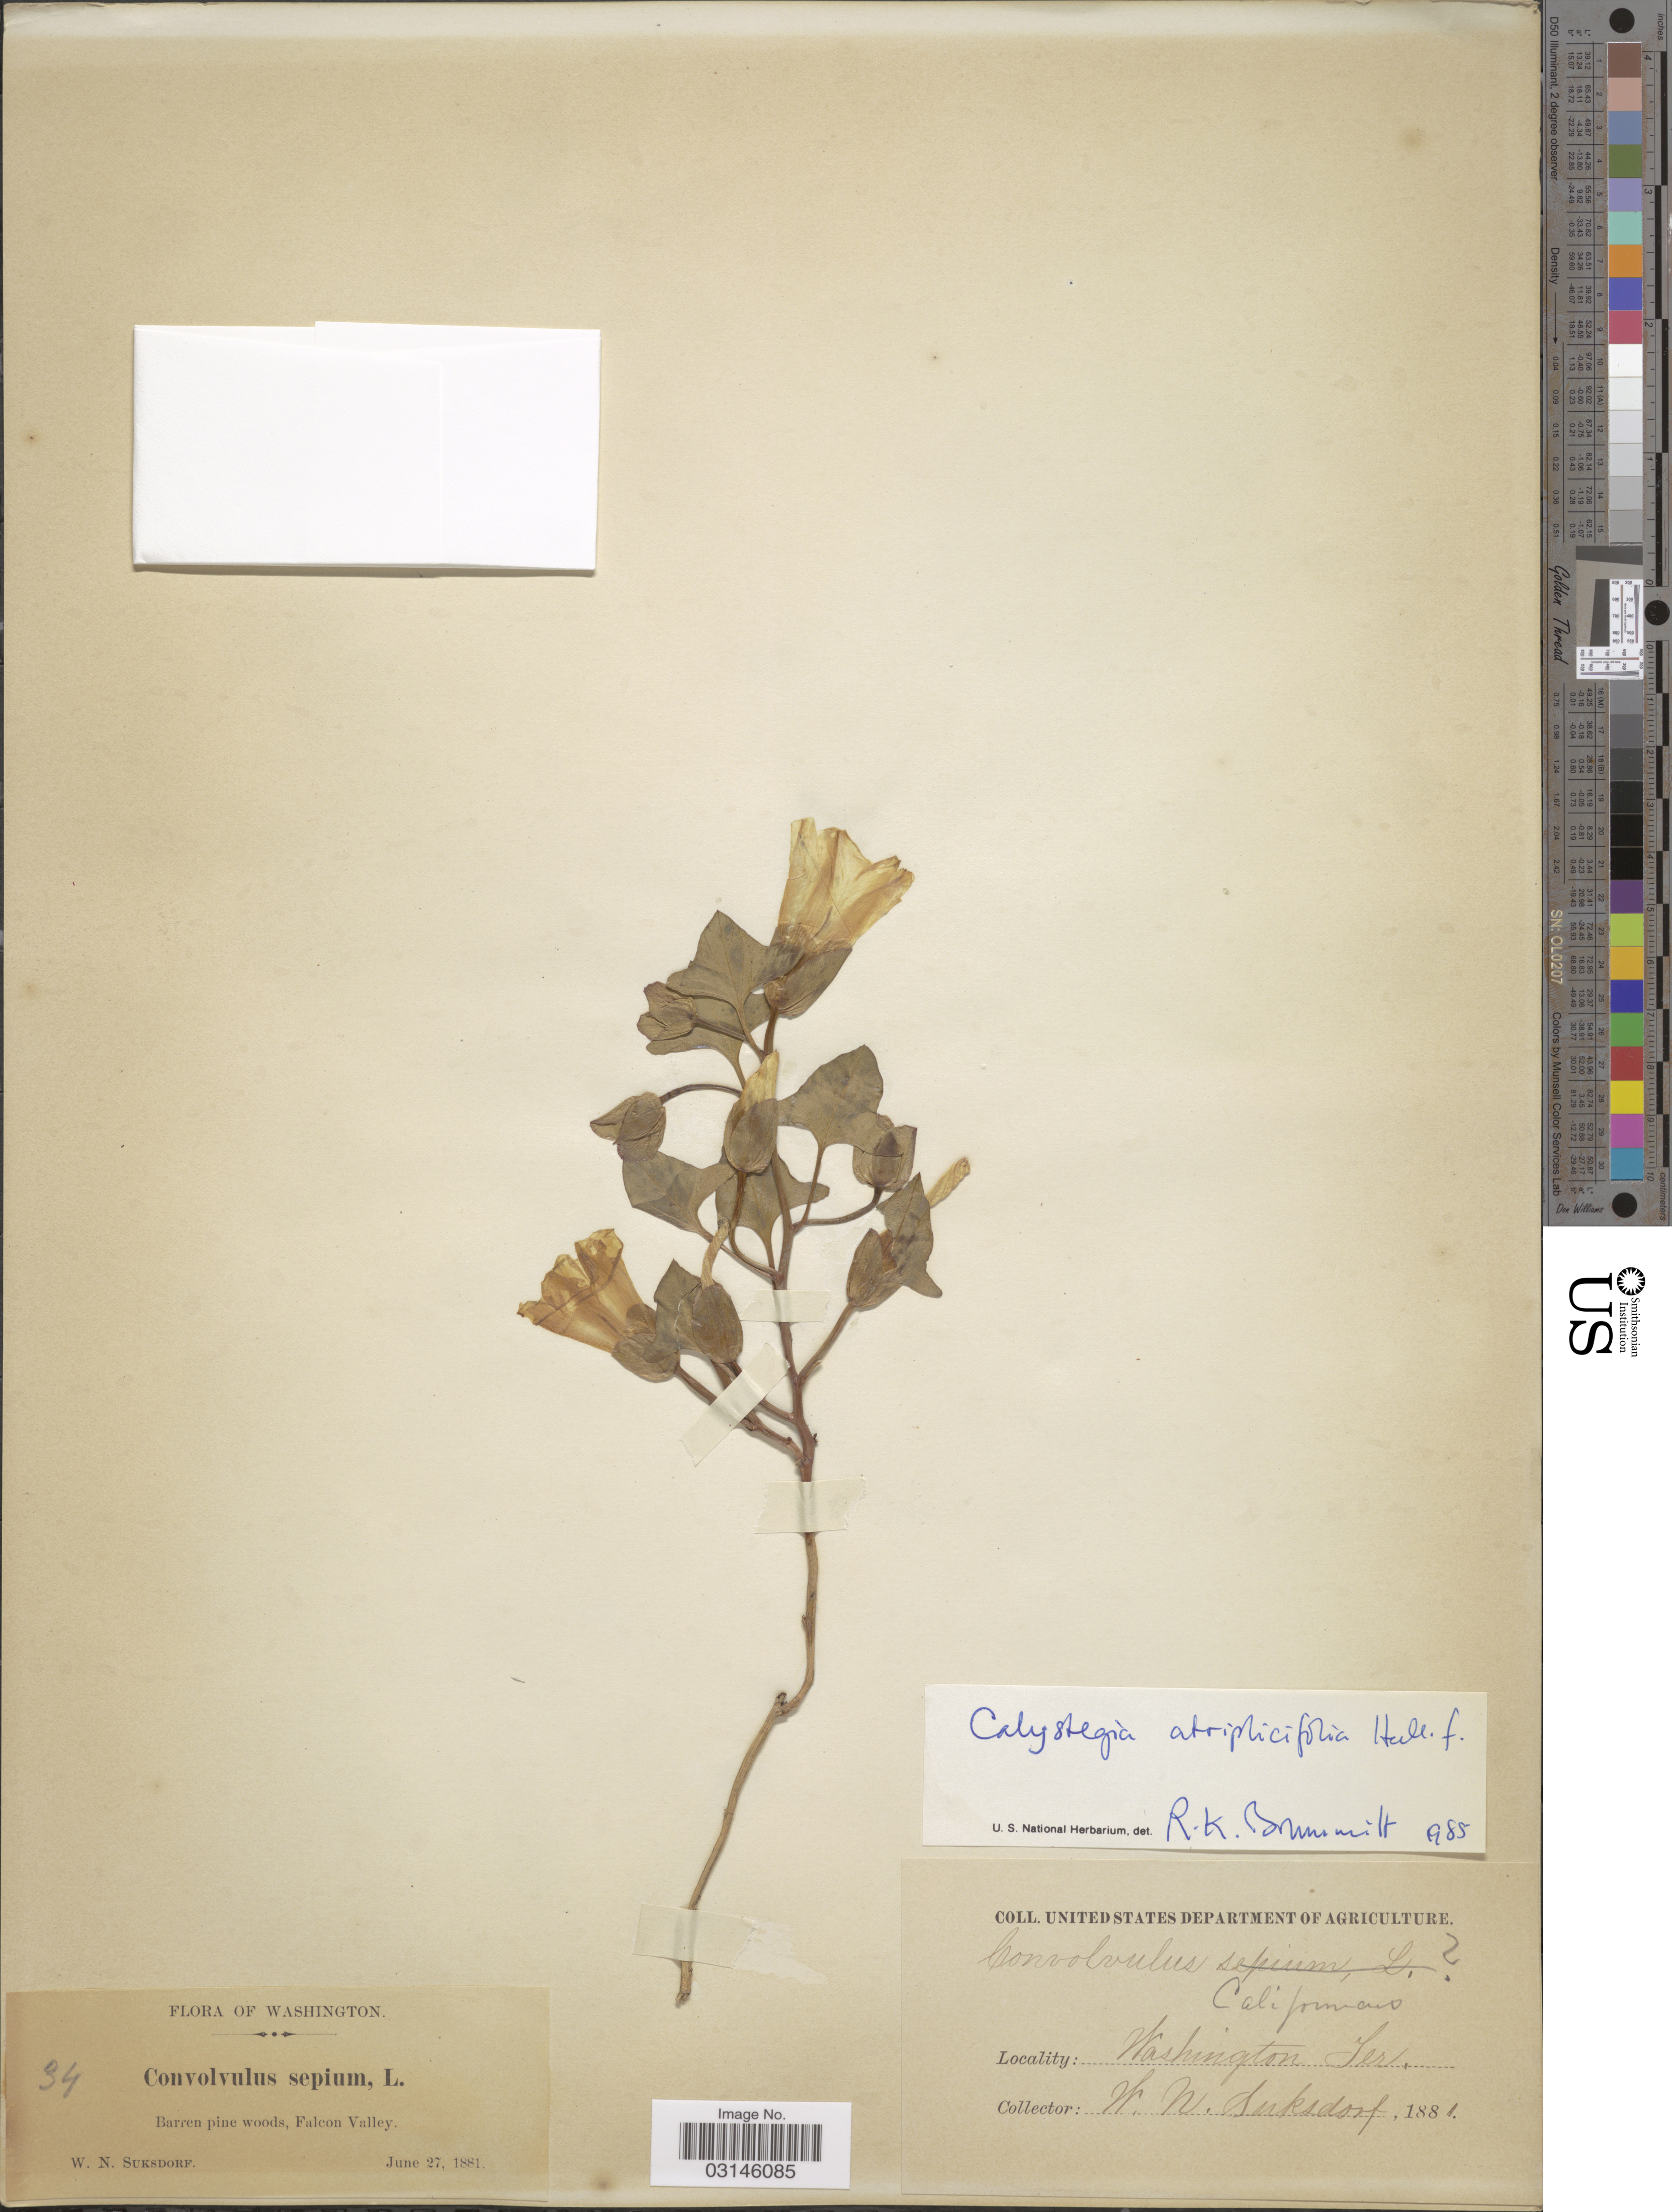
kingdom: Plantae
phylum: Tracheophyta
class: Magnoliopsida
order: Solanales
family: Convolvulaceae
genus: Calystegia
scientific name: Calystegia atriplicifolia subsp. atriplicifolia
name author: Hallier f.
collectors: W. N. Suksdorf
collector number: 34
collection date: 1881-06-27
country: United States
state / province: Washington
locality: Barren pine woods, Falcon Valley.